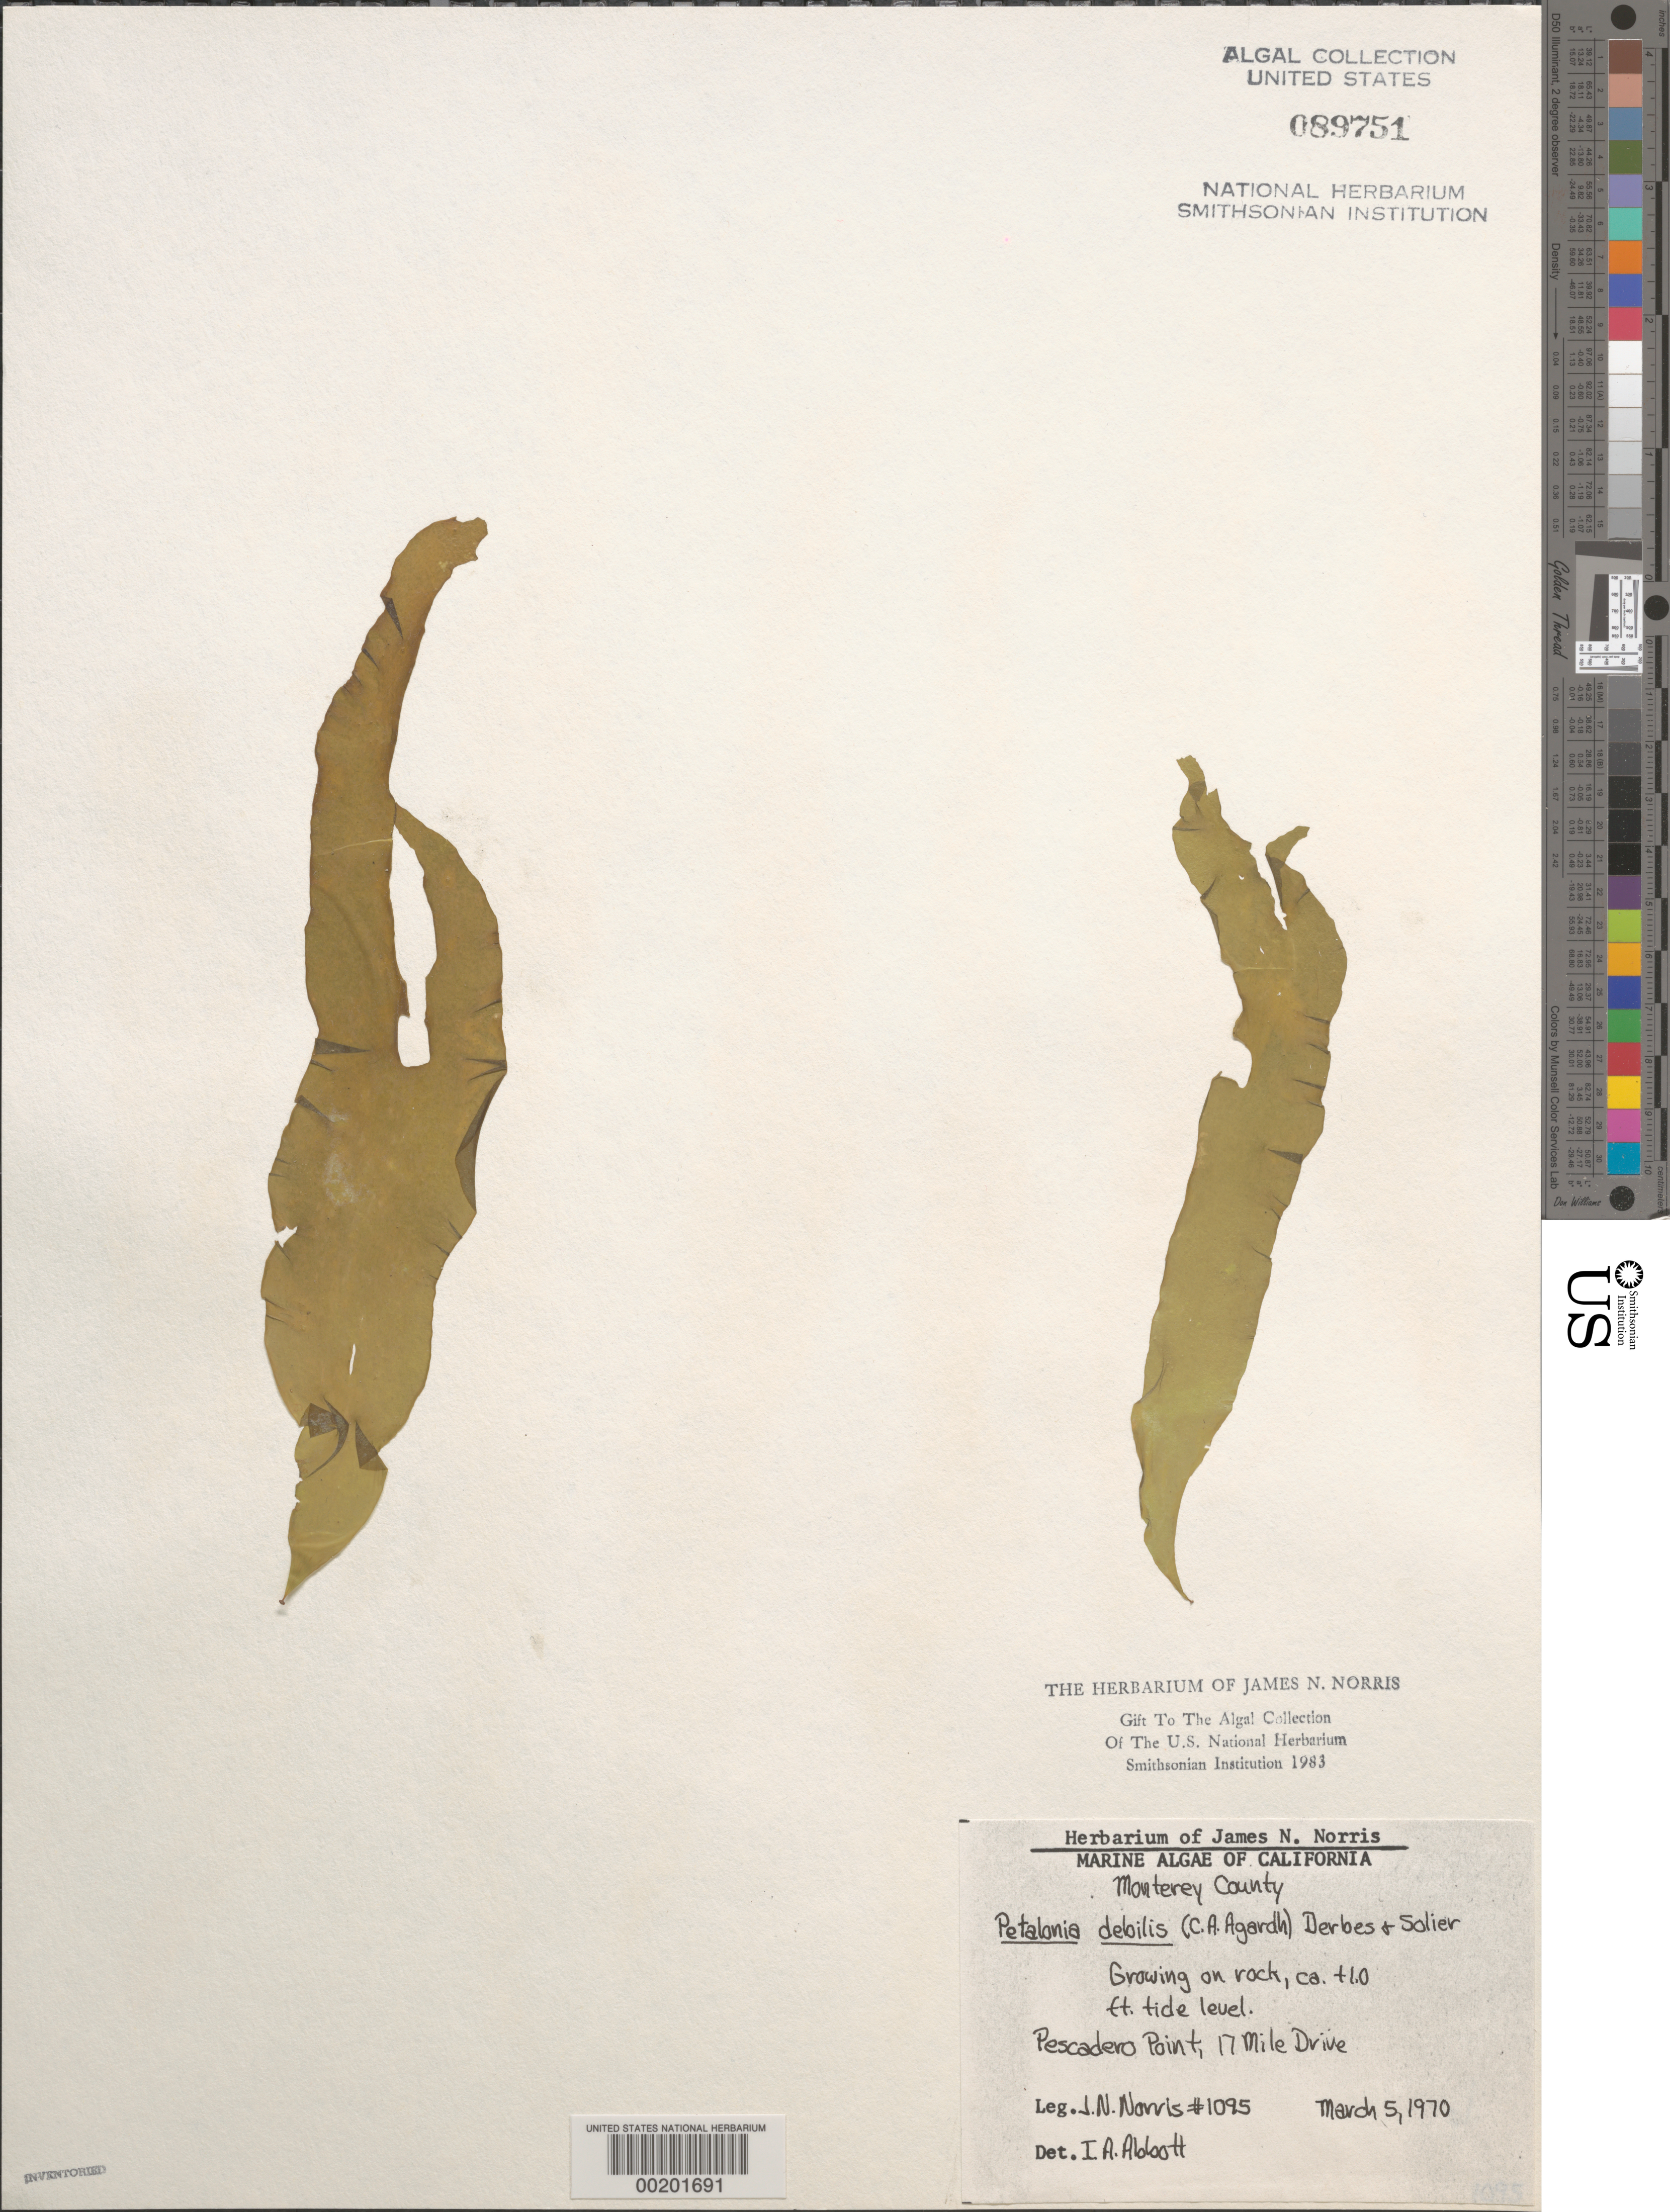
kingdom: Chromista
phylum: Ochrophyta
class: Phaeophyceae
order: Scytosiphonales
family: Scytosiphonaceae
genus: Petalonia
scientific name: Petalonia fascia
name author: (O.F. Müller) Kuntze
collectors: J. N. Norris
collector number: JN-1095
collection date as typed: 05 Mar 1970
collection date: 1970-03-05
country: United States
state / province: California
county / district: Monterey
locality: Pescadero Point, 17 Mile Drive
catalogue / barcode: US 89751